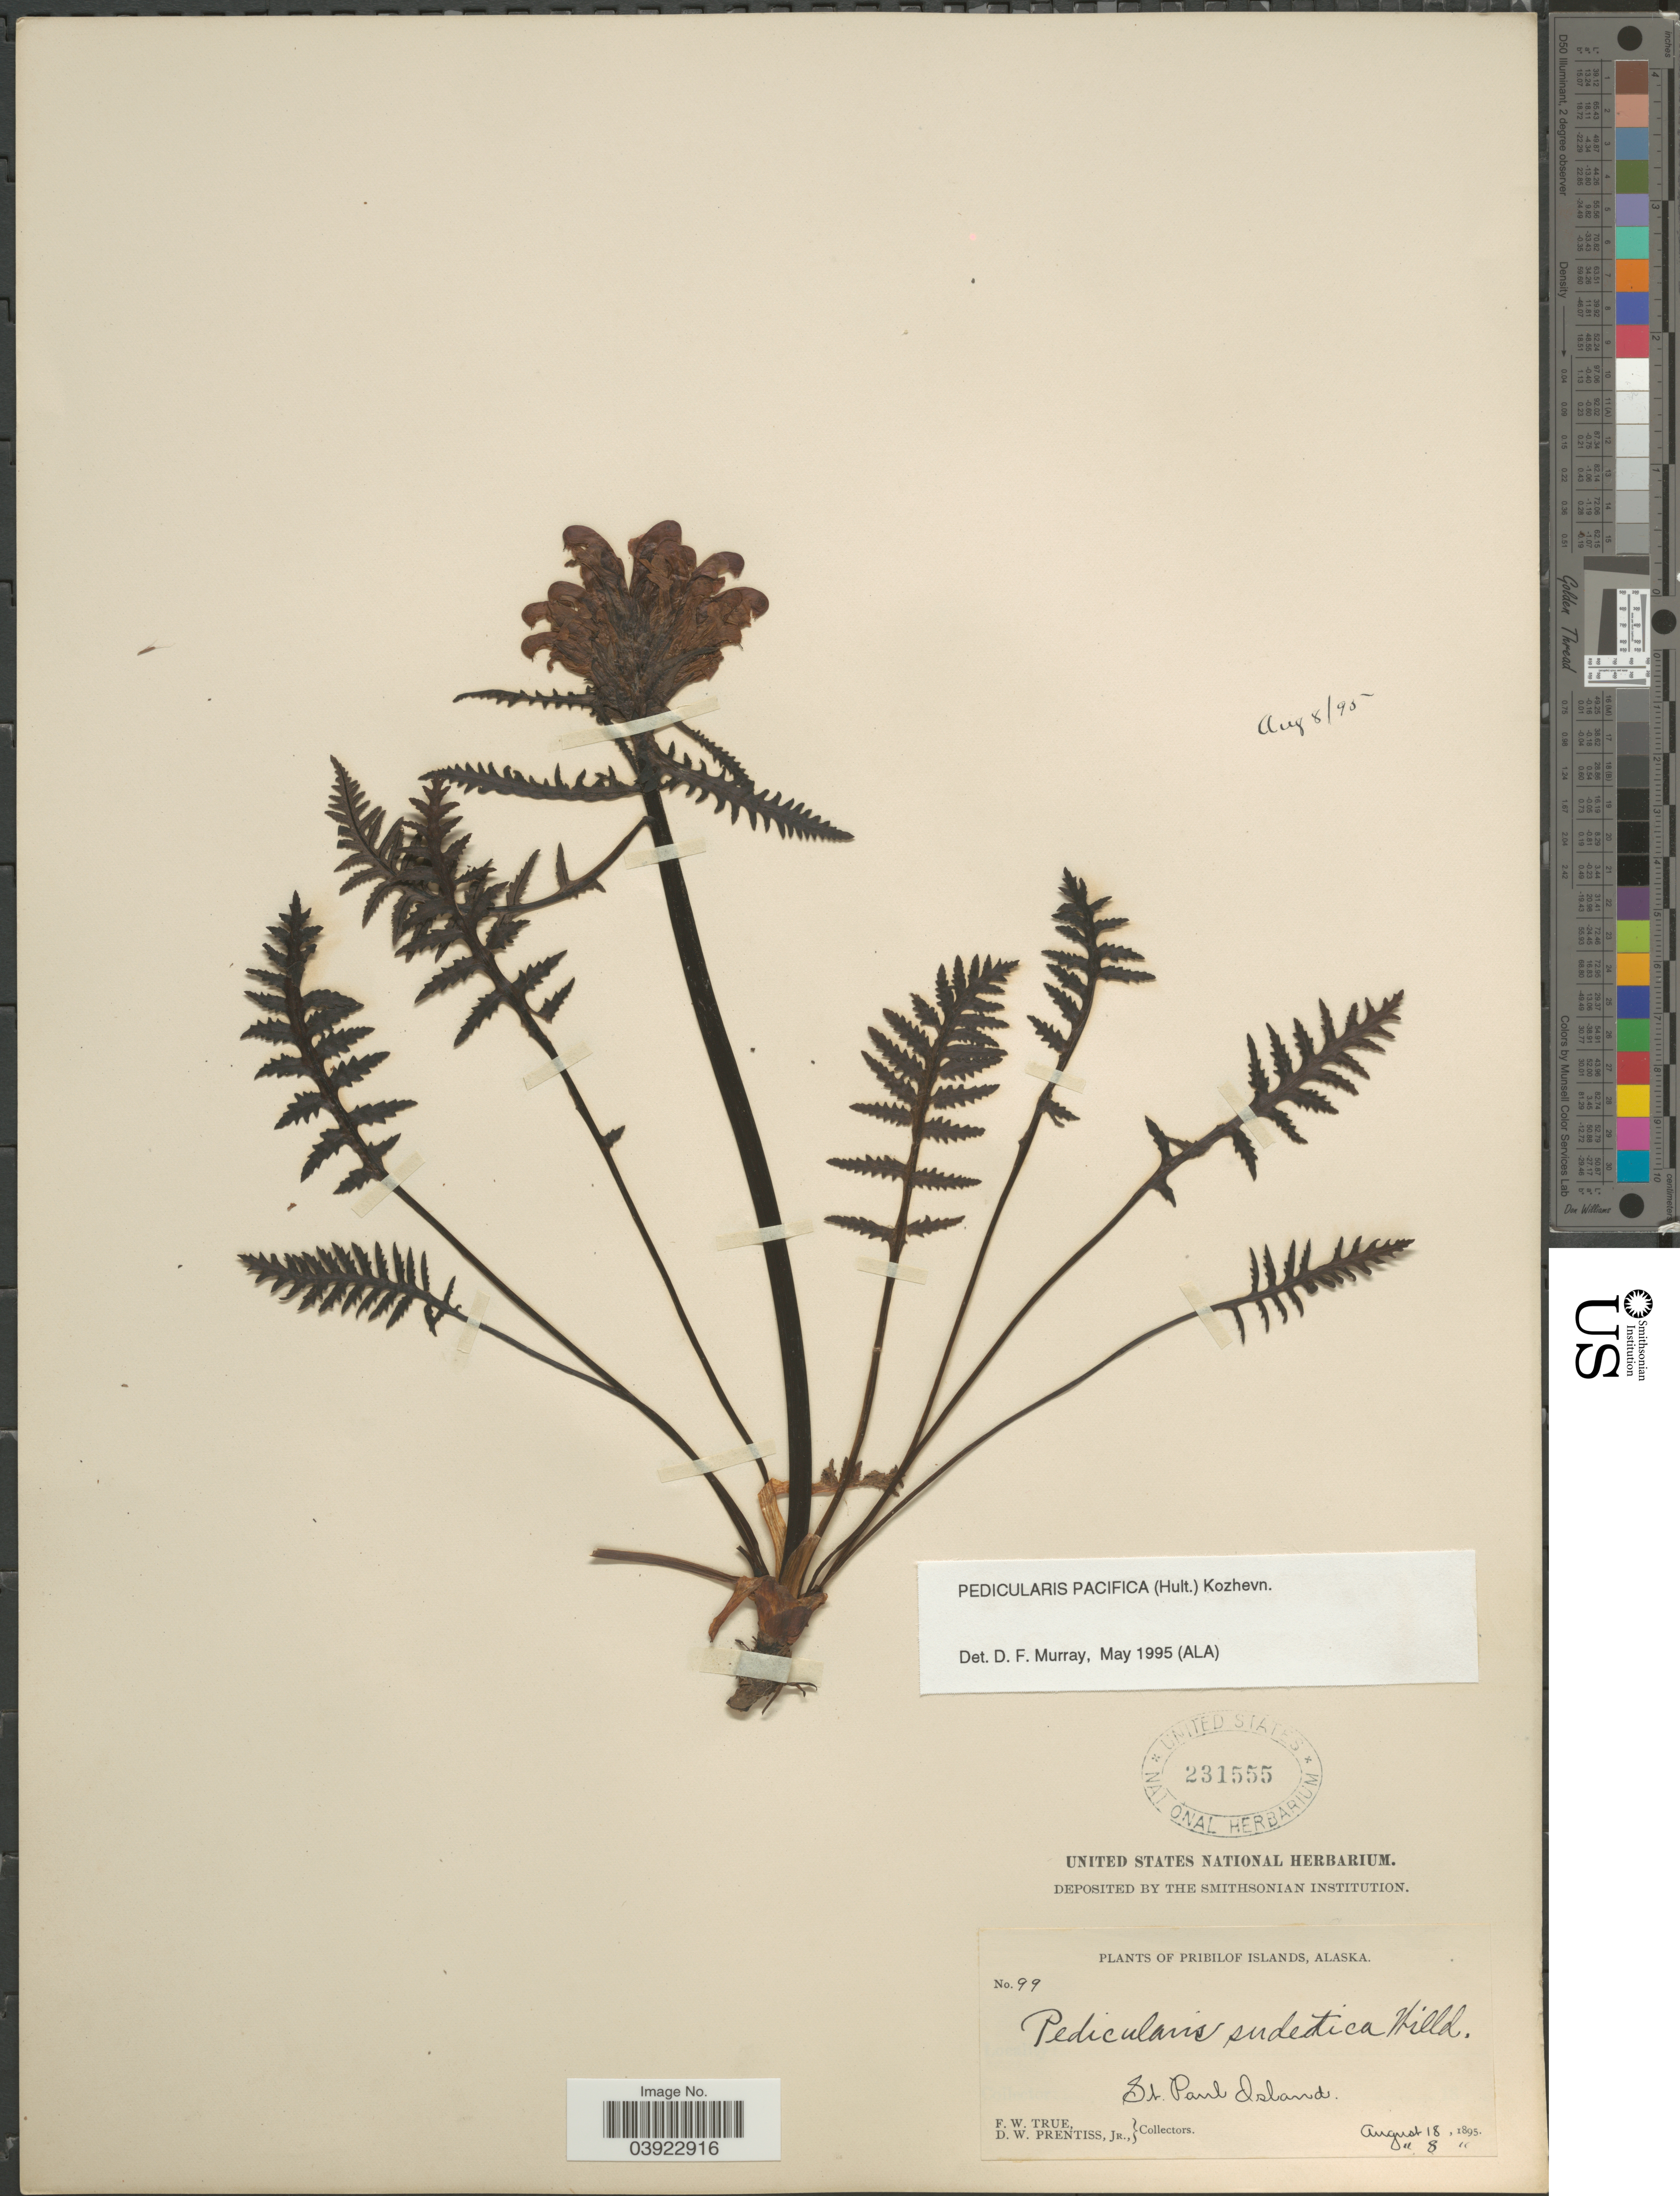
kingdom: Plantae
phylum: Tracheophyta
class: Magnoliopsida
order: Lamiales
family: Orobanchaceae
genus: Pedicularis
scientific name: Pedicularis pacifica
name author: (Hultén) Kozhevn.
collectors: F. True & D. Prentiss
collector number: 99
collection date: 1895-08-08/1895-08-18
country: United States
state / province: Alaska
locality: Pribilof Islands. St. Paul Island.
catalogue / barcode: US 231555